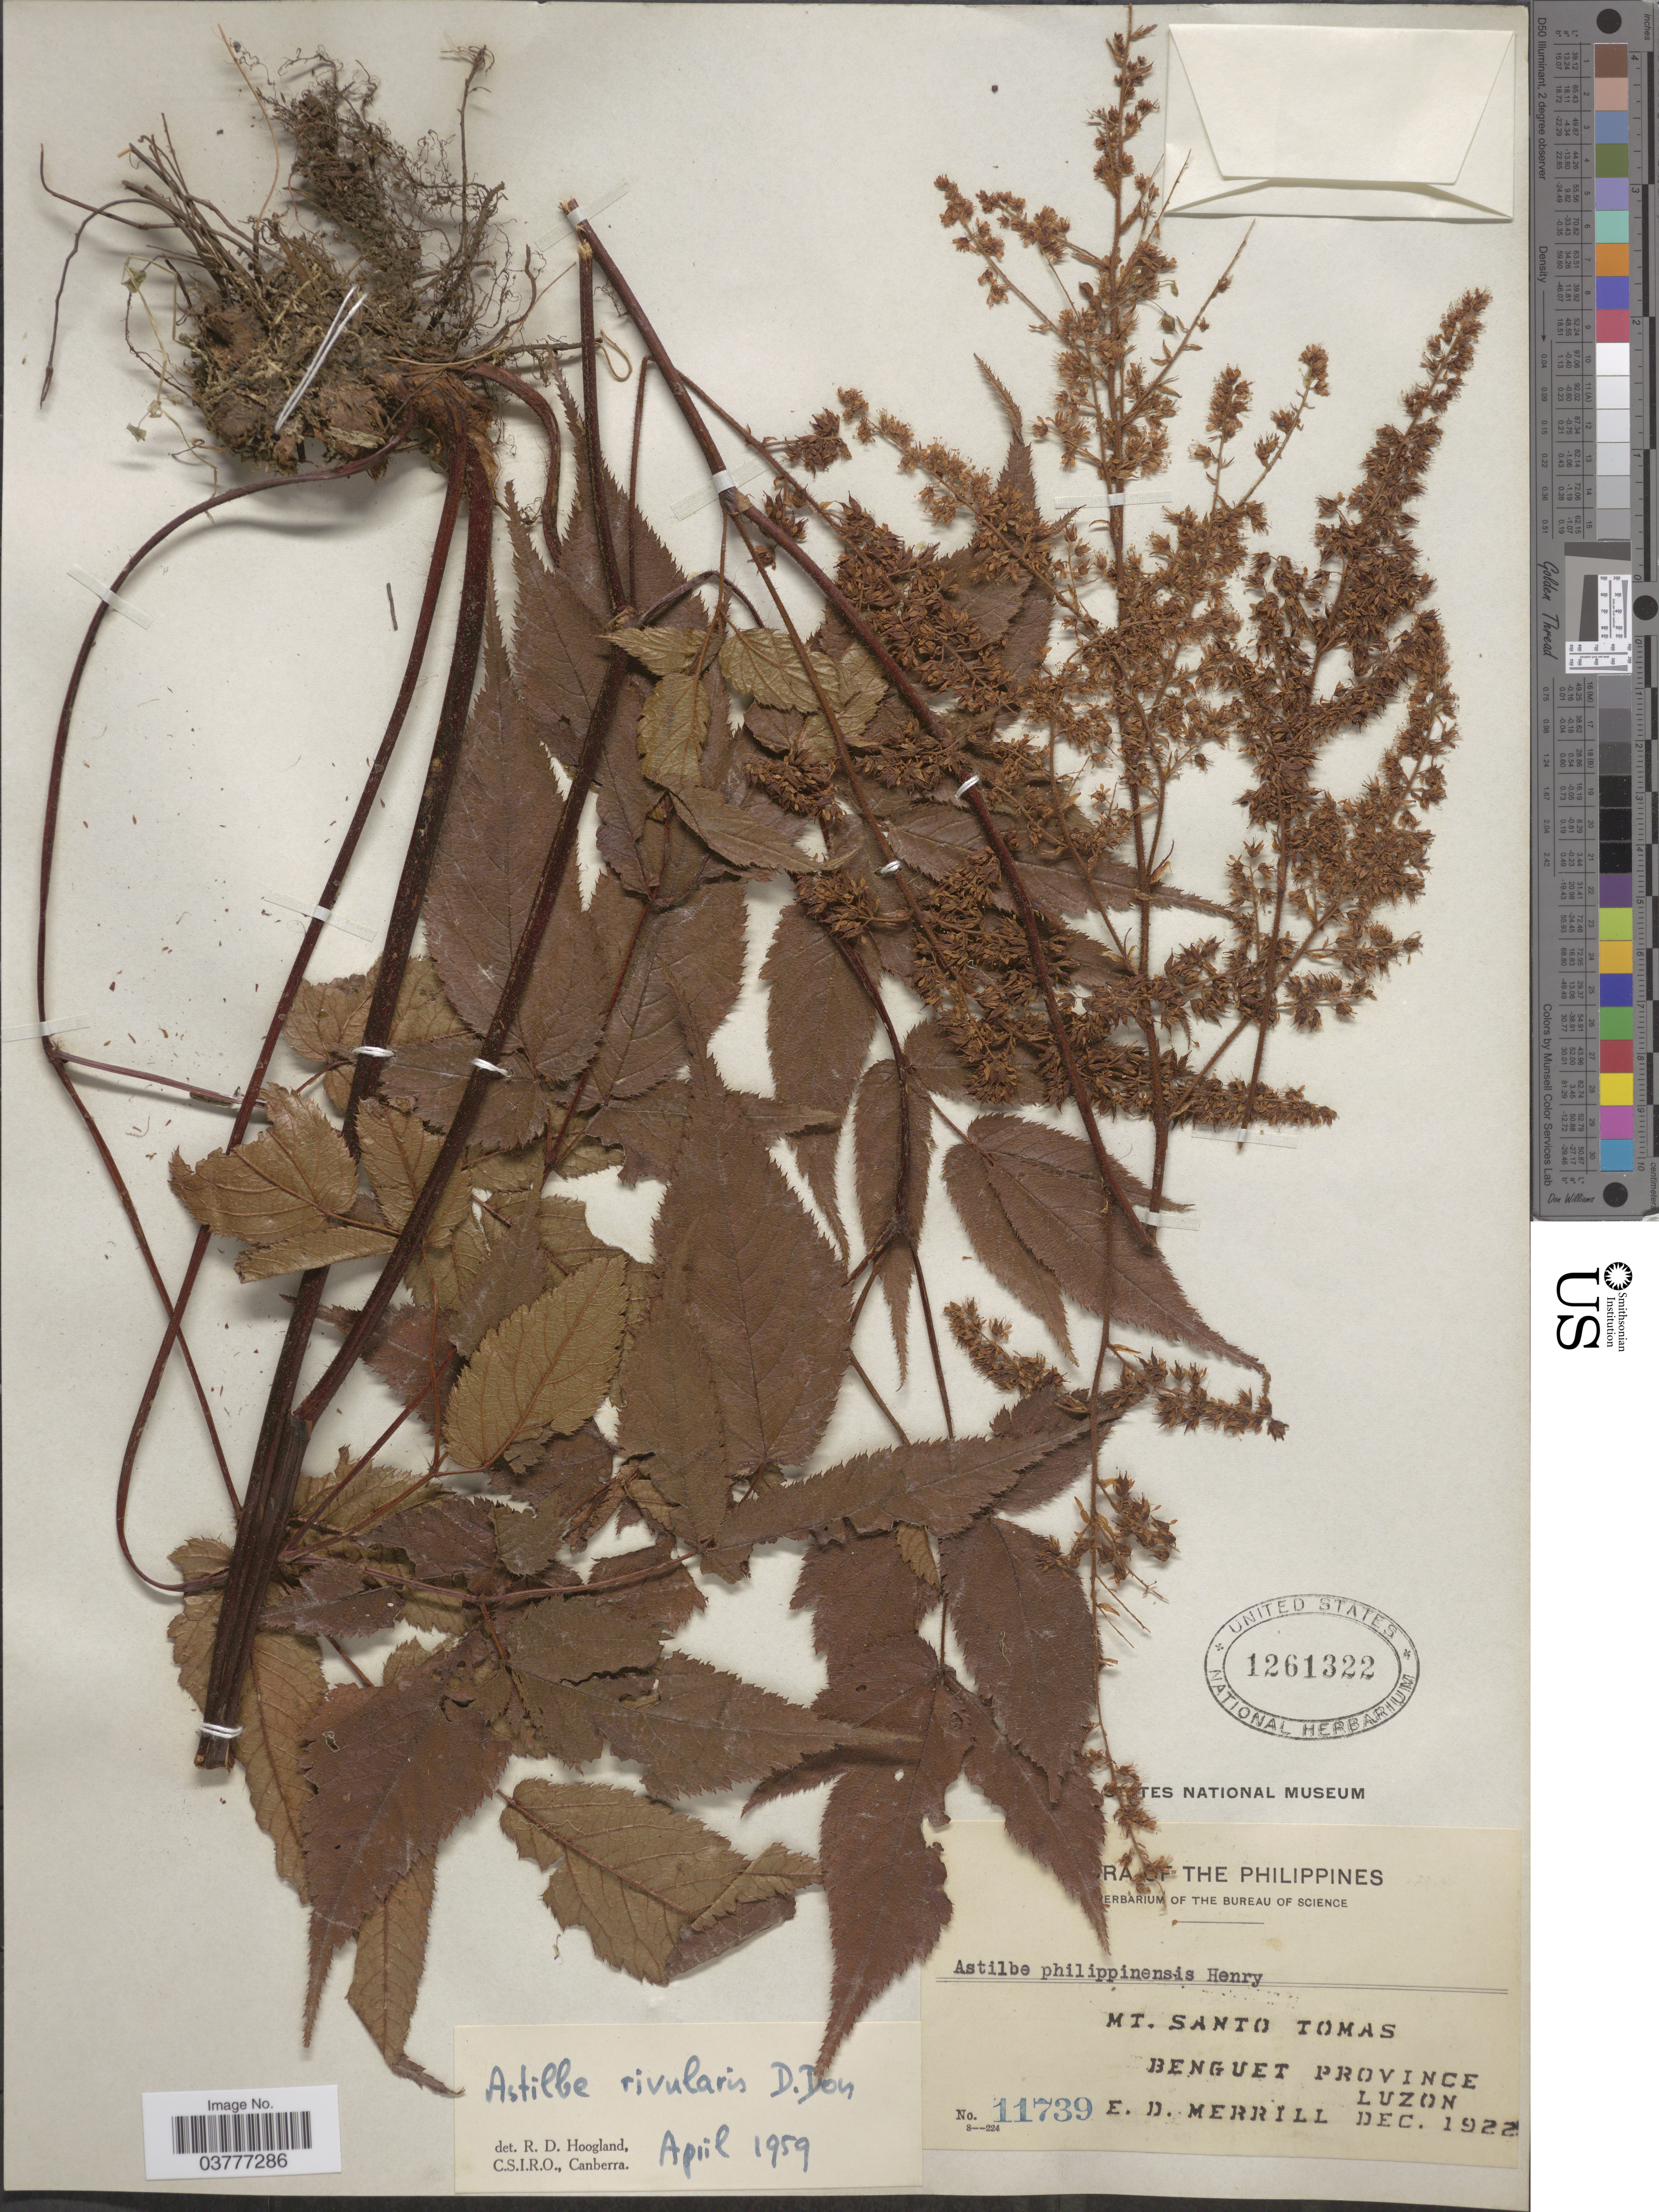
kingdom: Plantae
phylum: Tracheophyta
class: Magnoliopsida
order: Saxifragales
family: Saxifragaceae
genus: Astilbe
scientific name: Astilbe philippinensis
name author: A. Henry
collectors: E. D. Merrill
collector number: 11739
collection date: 1922-12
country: Philippines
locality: Mt. Santo Tomas. Benguet Province. Luzon.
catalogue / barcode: US 1261322